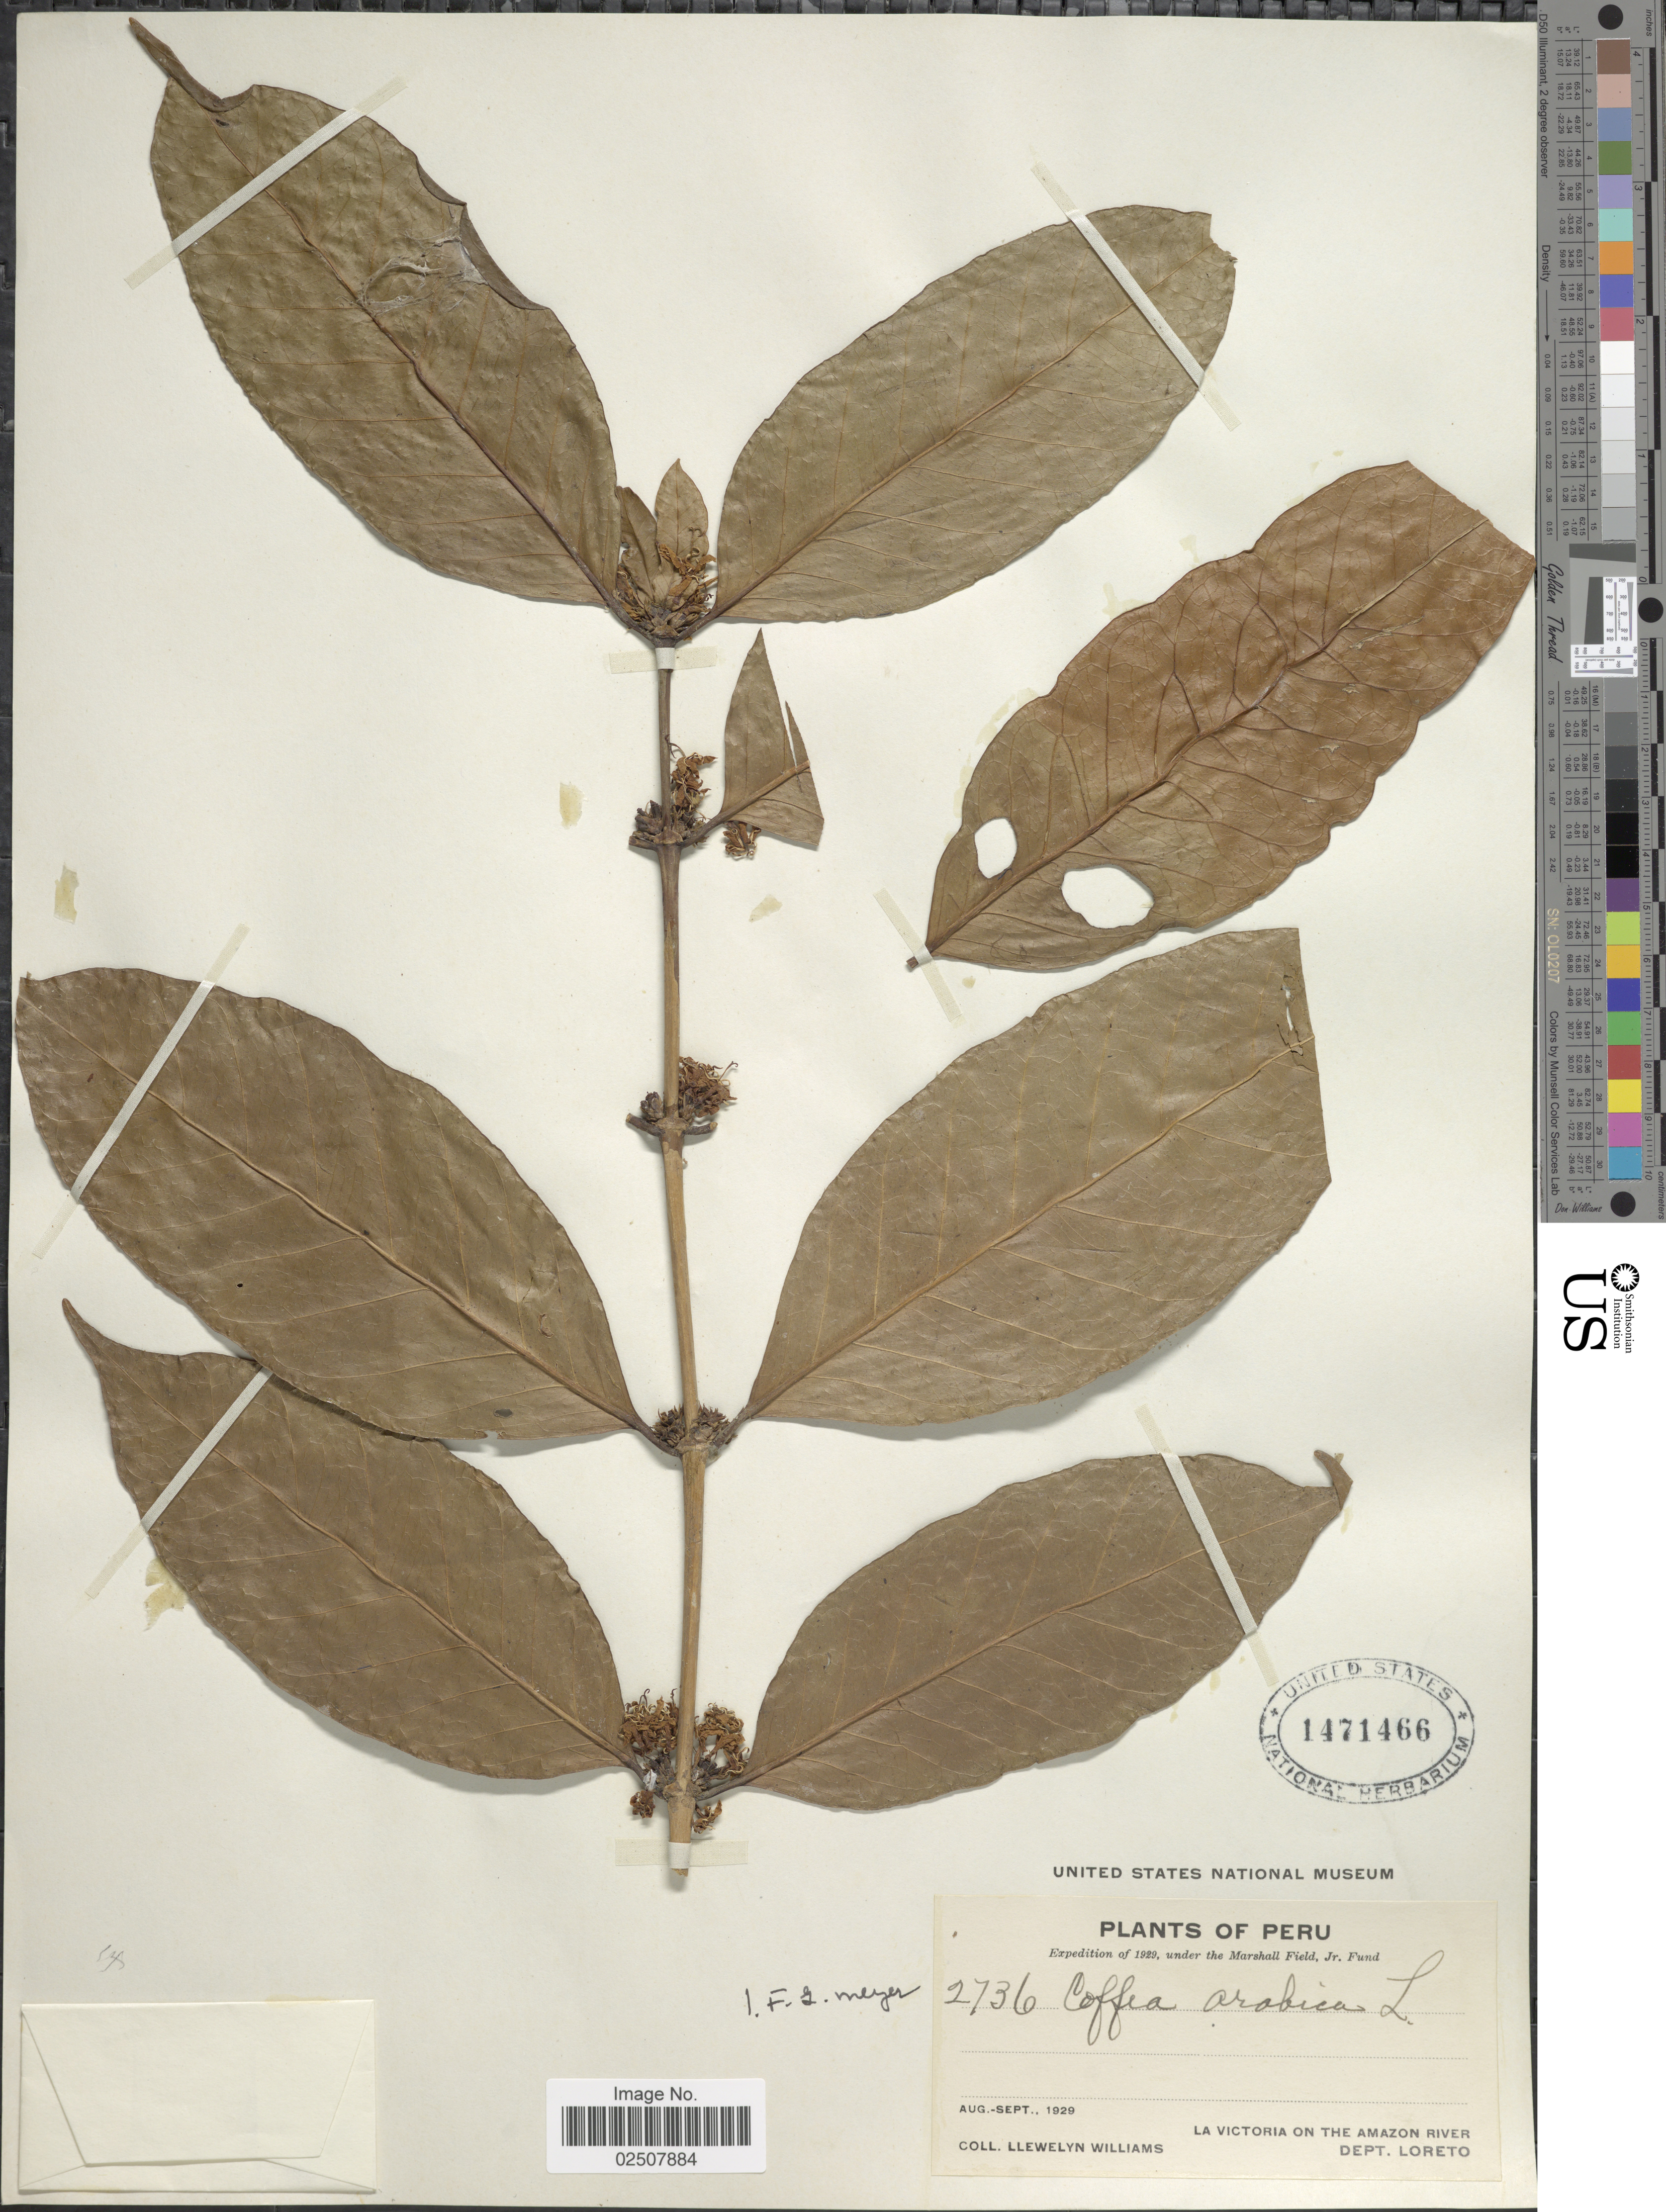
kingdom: Plantae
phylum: Tracheophyta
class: Magnoliopsida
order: Gentianales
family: Rubiaceae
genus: Coffea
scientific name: Coffea arabica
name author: L.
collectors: Ll. Williams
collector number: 2736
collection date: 1929-08/1929-09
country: Peru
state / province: Loreto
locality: La Victoria On The Amazon River, Dept. Loreto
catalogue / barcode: US 1471466